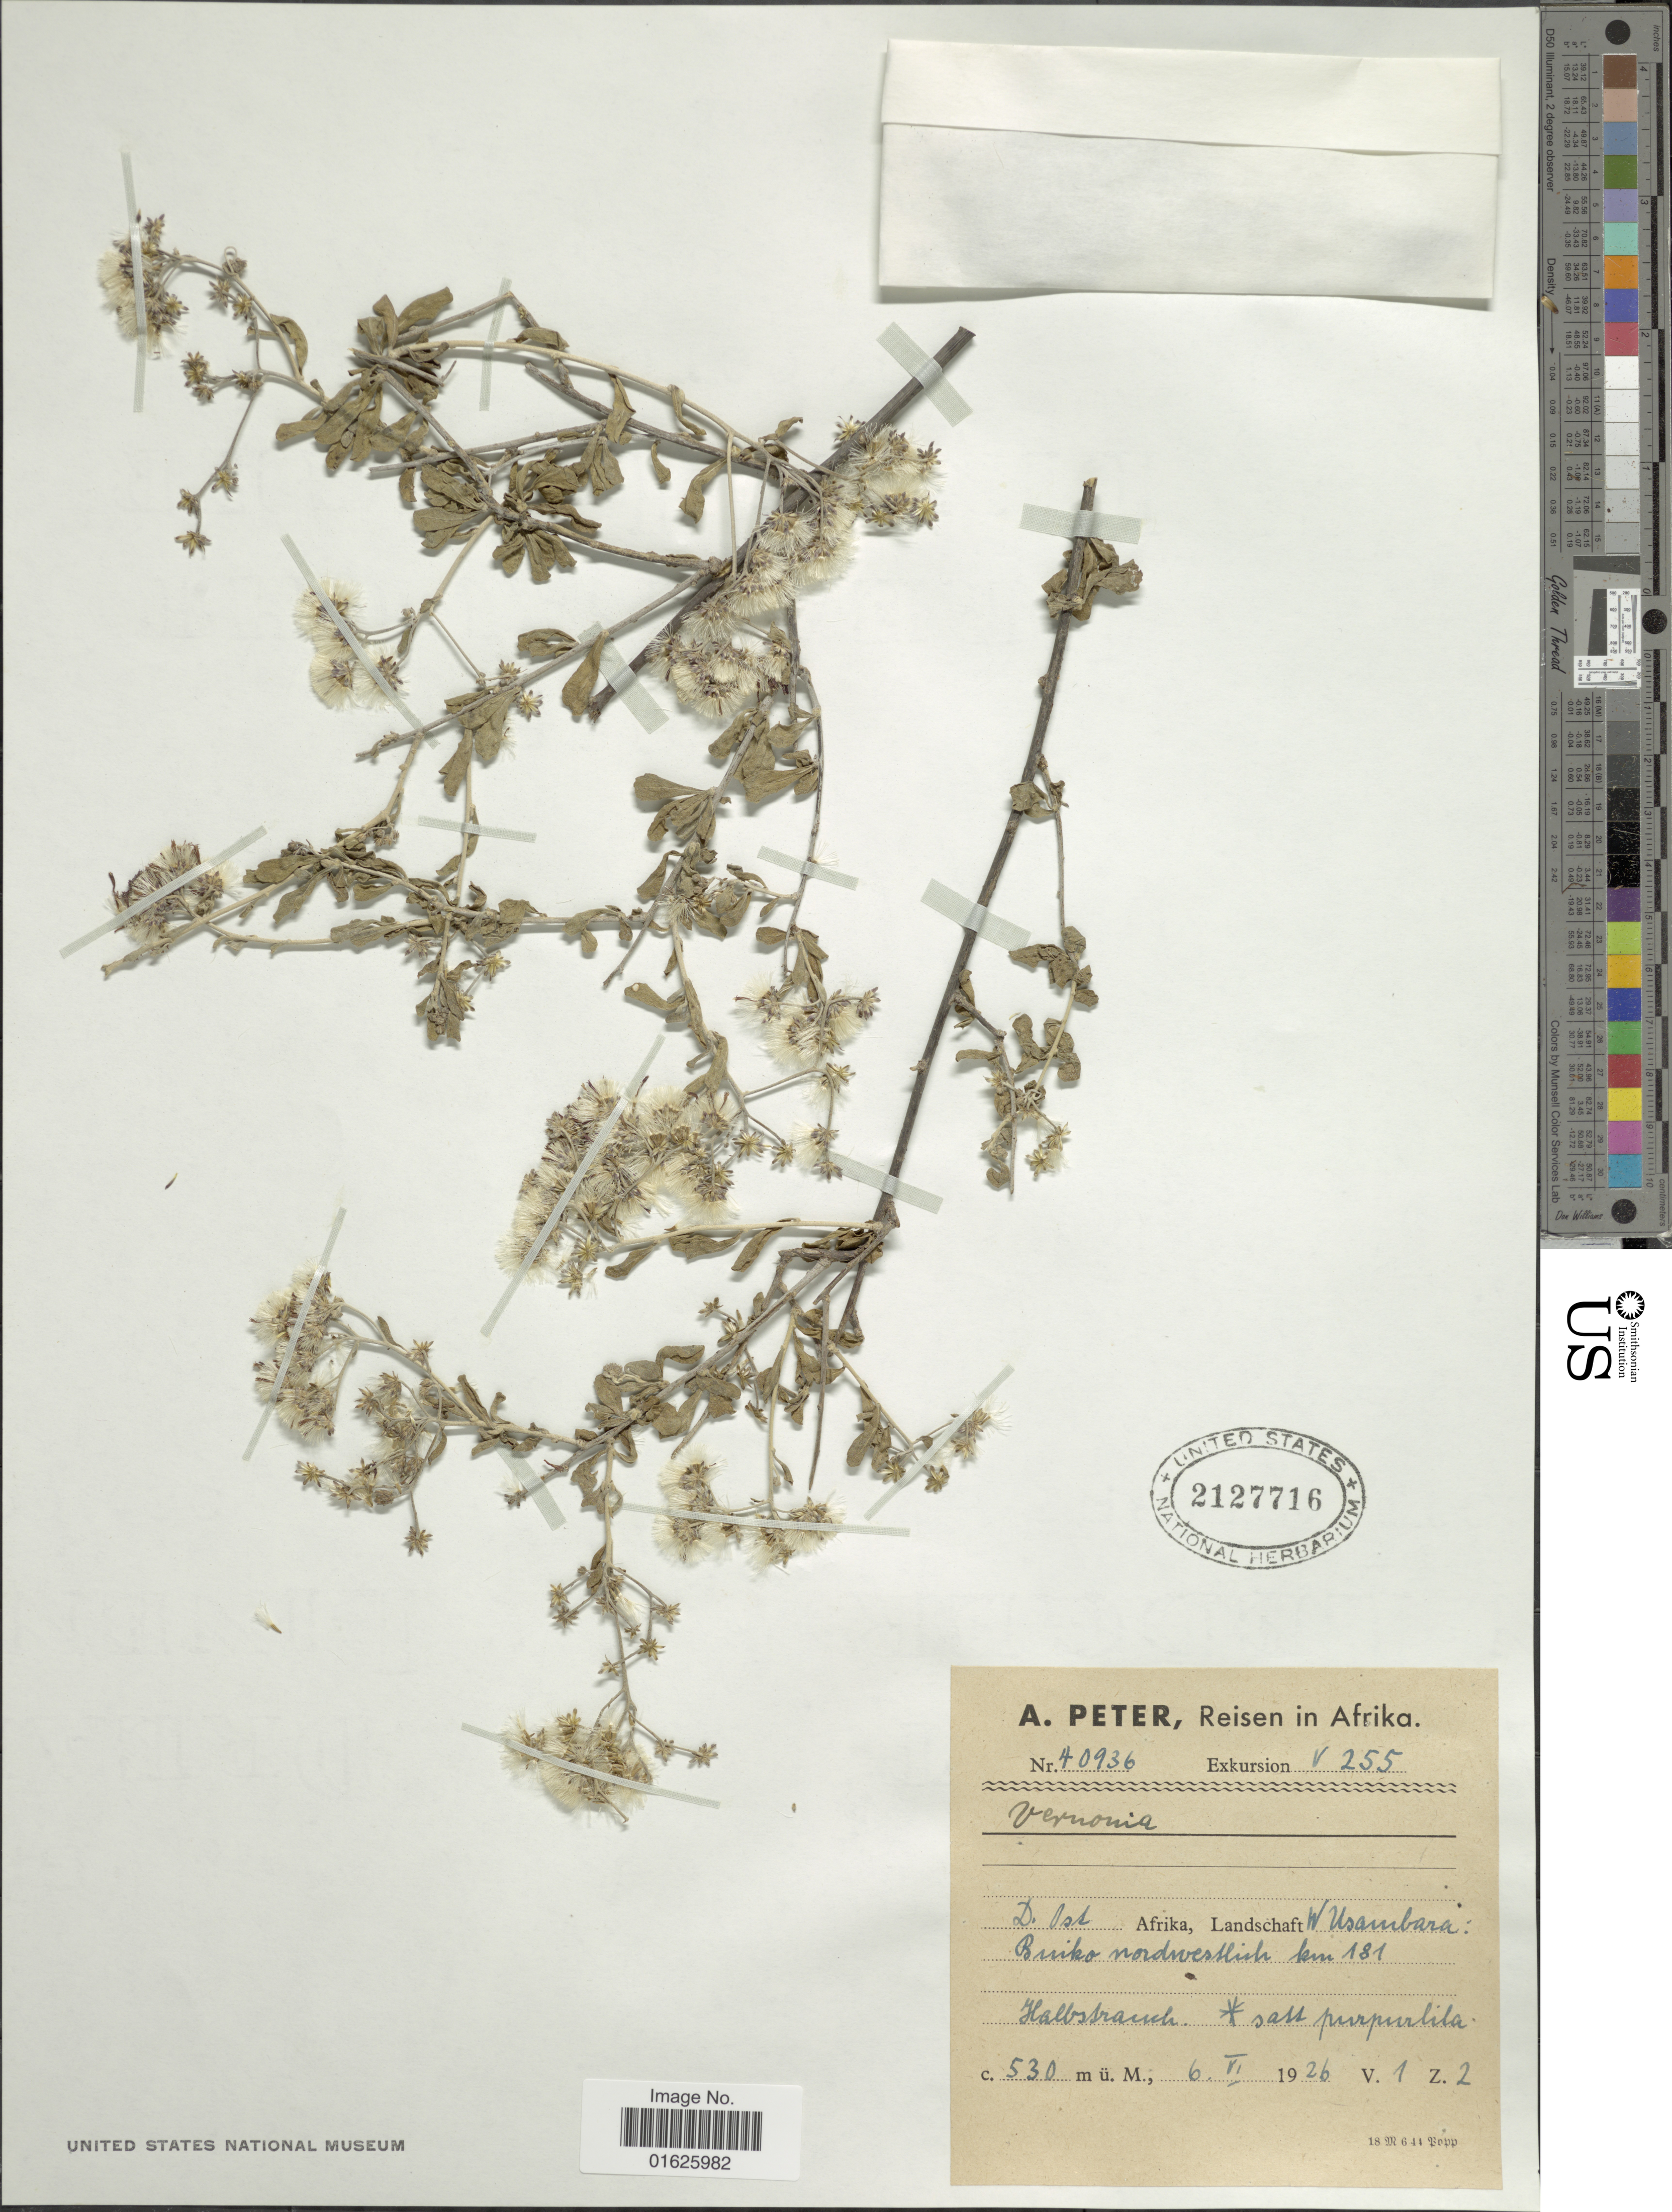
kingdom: Plantae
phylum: Tracheophyta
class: Magnoliopsida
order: Asterales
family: Asteraceae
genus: Orbivestus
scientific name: Orbivestus cinerascens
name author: (Sch. Bip. in Schweinf.) H. Rob.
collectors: A. Peter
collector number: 40936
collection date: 1926-06-06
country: Tanzania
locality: D. Ost Afrika, Landschaft W. Usambara: Buiko nordwestlich km 181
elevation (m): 530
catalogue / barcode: US 2127716